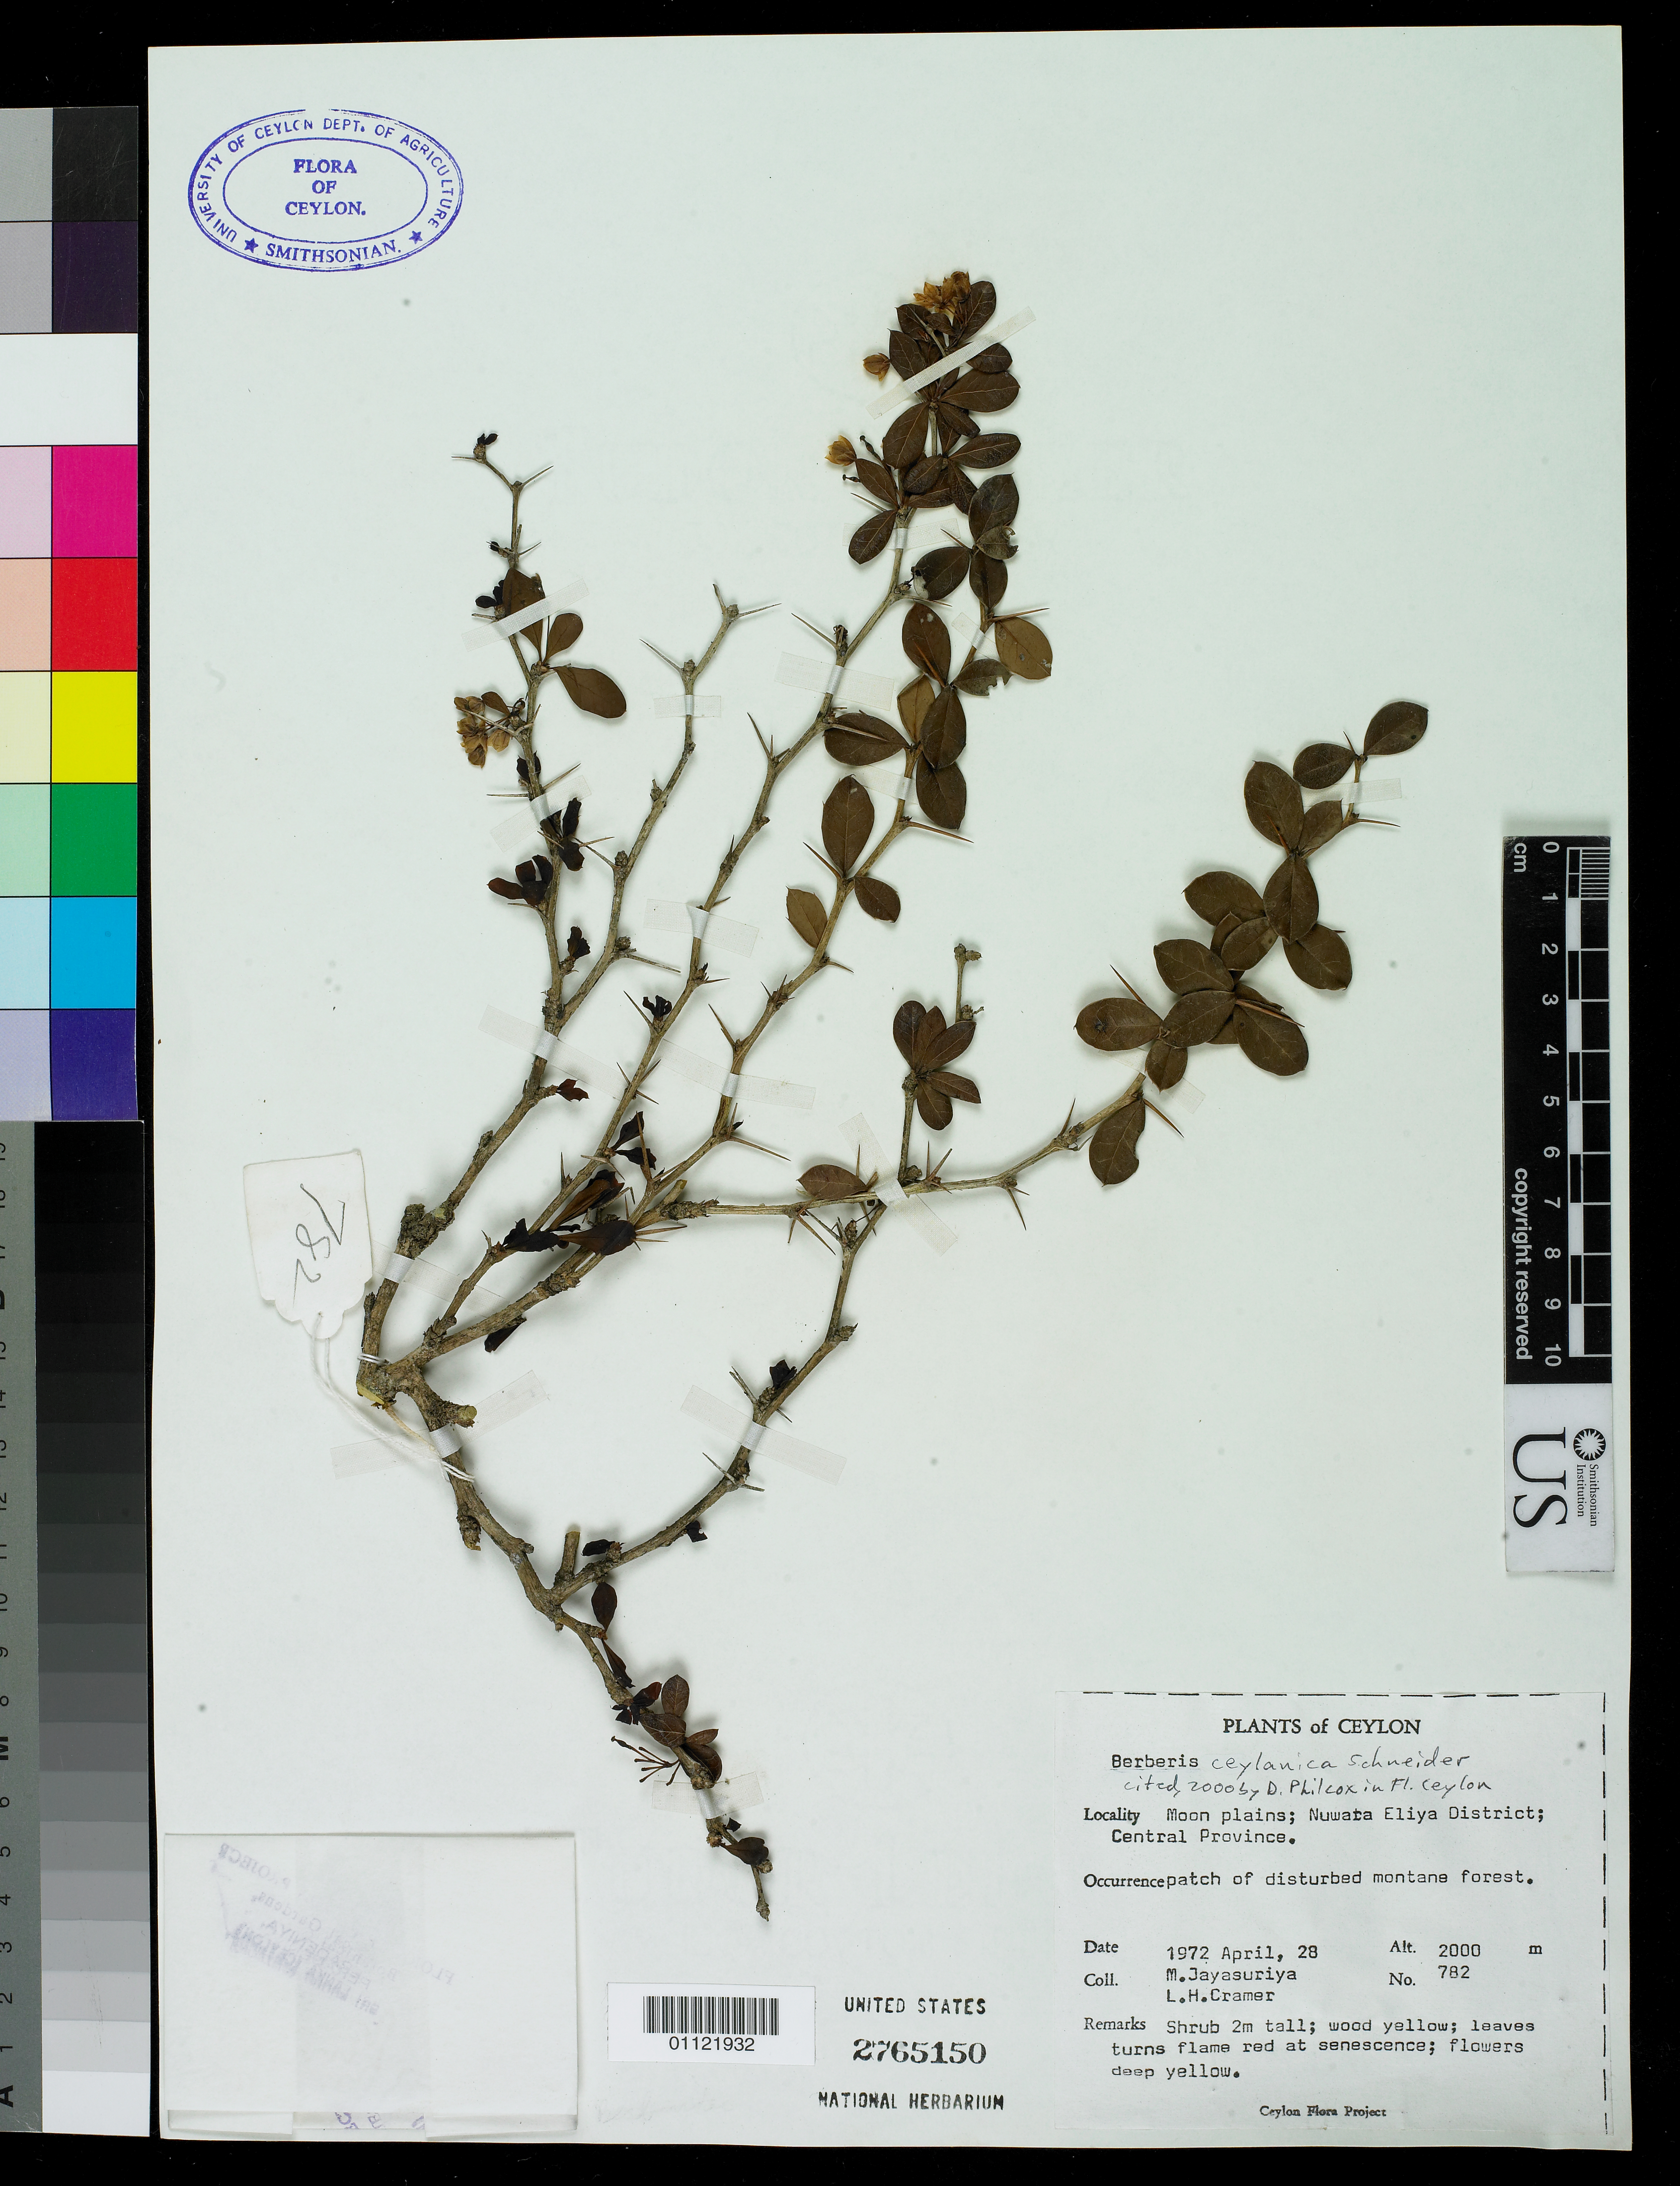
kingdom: Plantae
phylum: Tracheophyta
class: Magnoliopsida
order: Ranunculales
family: Berberidaceae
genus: Berberis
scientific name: Berberis ceylanica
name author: C.K. Schneid.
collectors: A. H. Jayasuriya & L. H. Cramer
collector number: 782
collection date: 1972-04-28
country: Sri Lanka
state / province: Central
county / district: Nuwara Eliya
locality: Moon Plains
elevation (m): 2000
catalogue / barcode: US 2765150